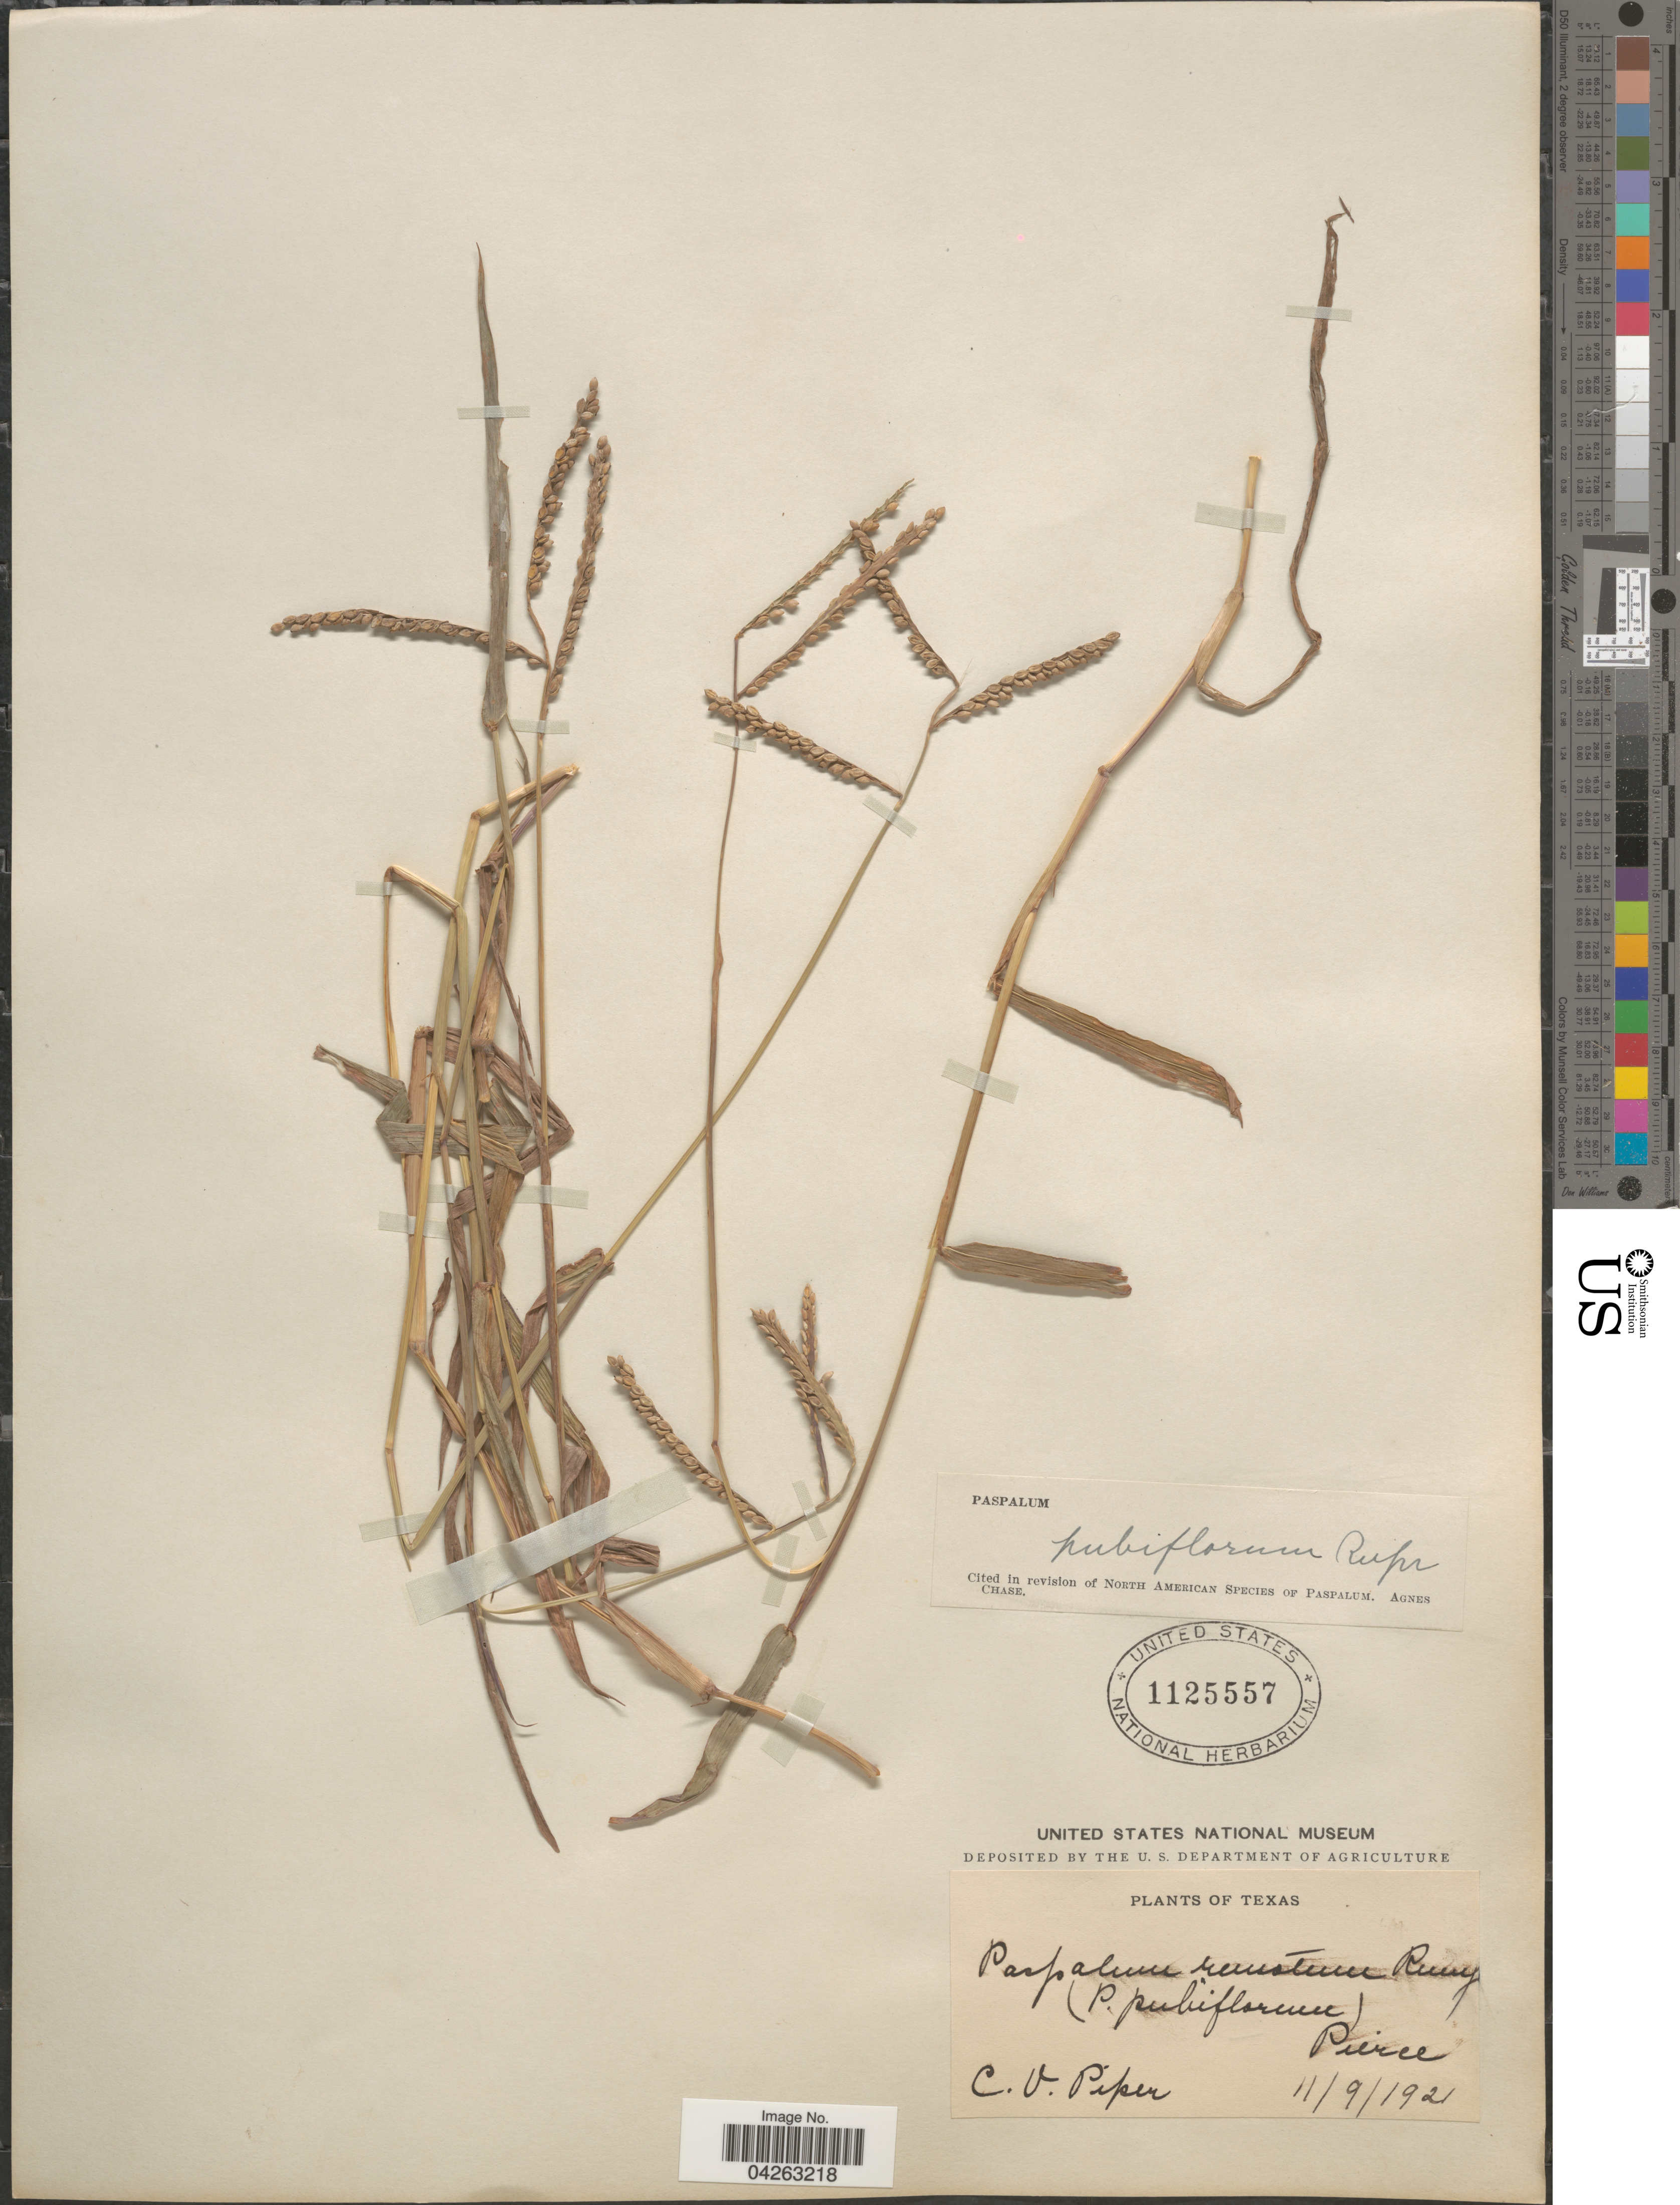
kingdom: Plantae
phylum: Tracheophyta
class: Liliopsida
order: Poales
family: Poaceae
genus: Paspalum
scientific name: Paspalum pubiflorum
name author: Rupr. ex E. Fourn.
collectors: C. V. Piper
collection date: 1921-11-09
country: United States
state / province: Texas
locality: Pierce.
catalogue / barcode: US 1125557